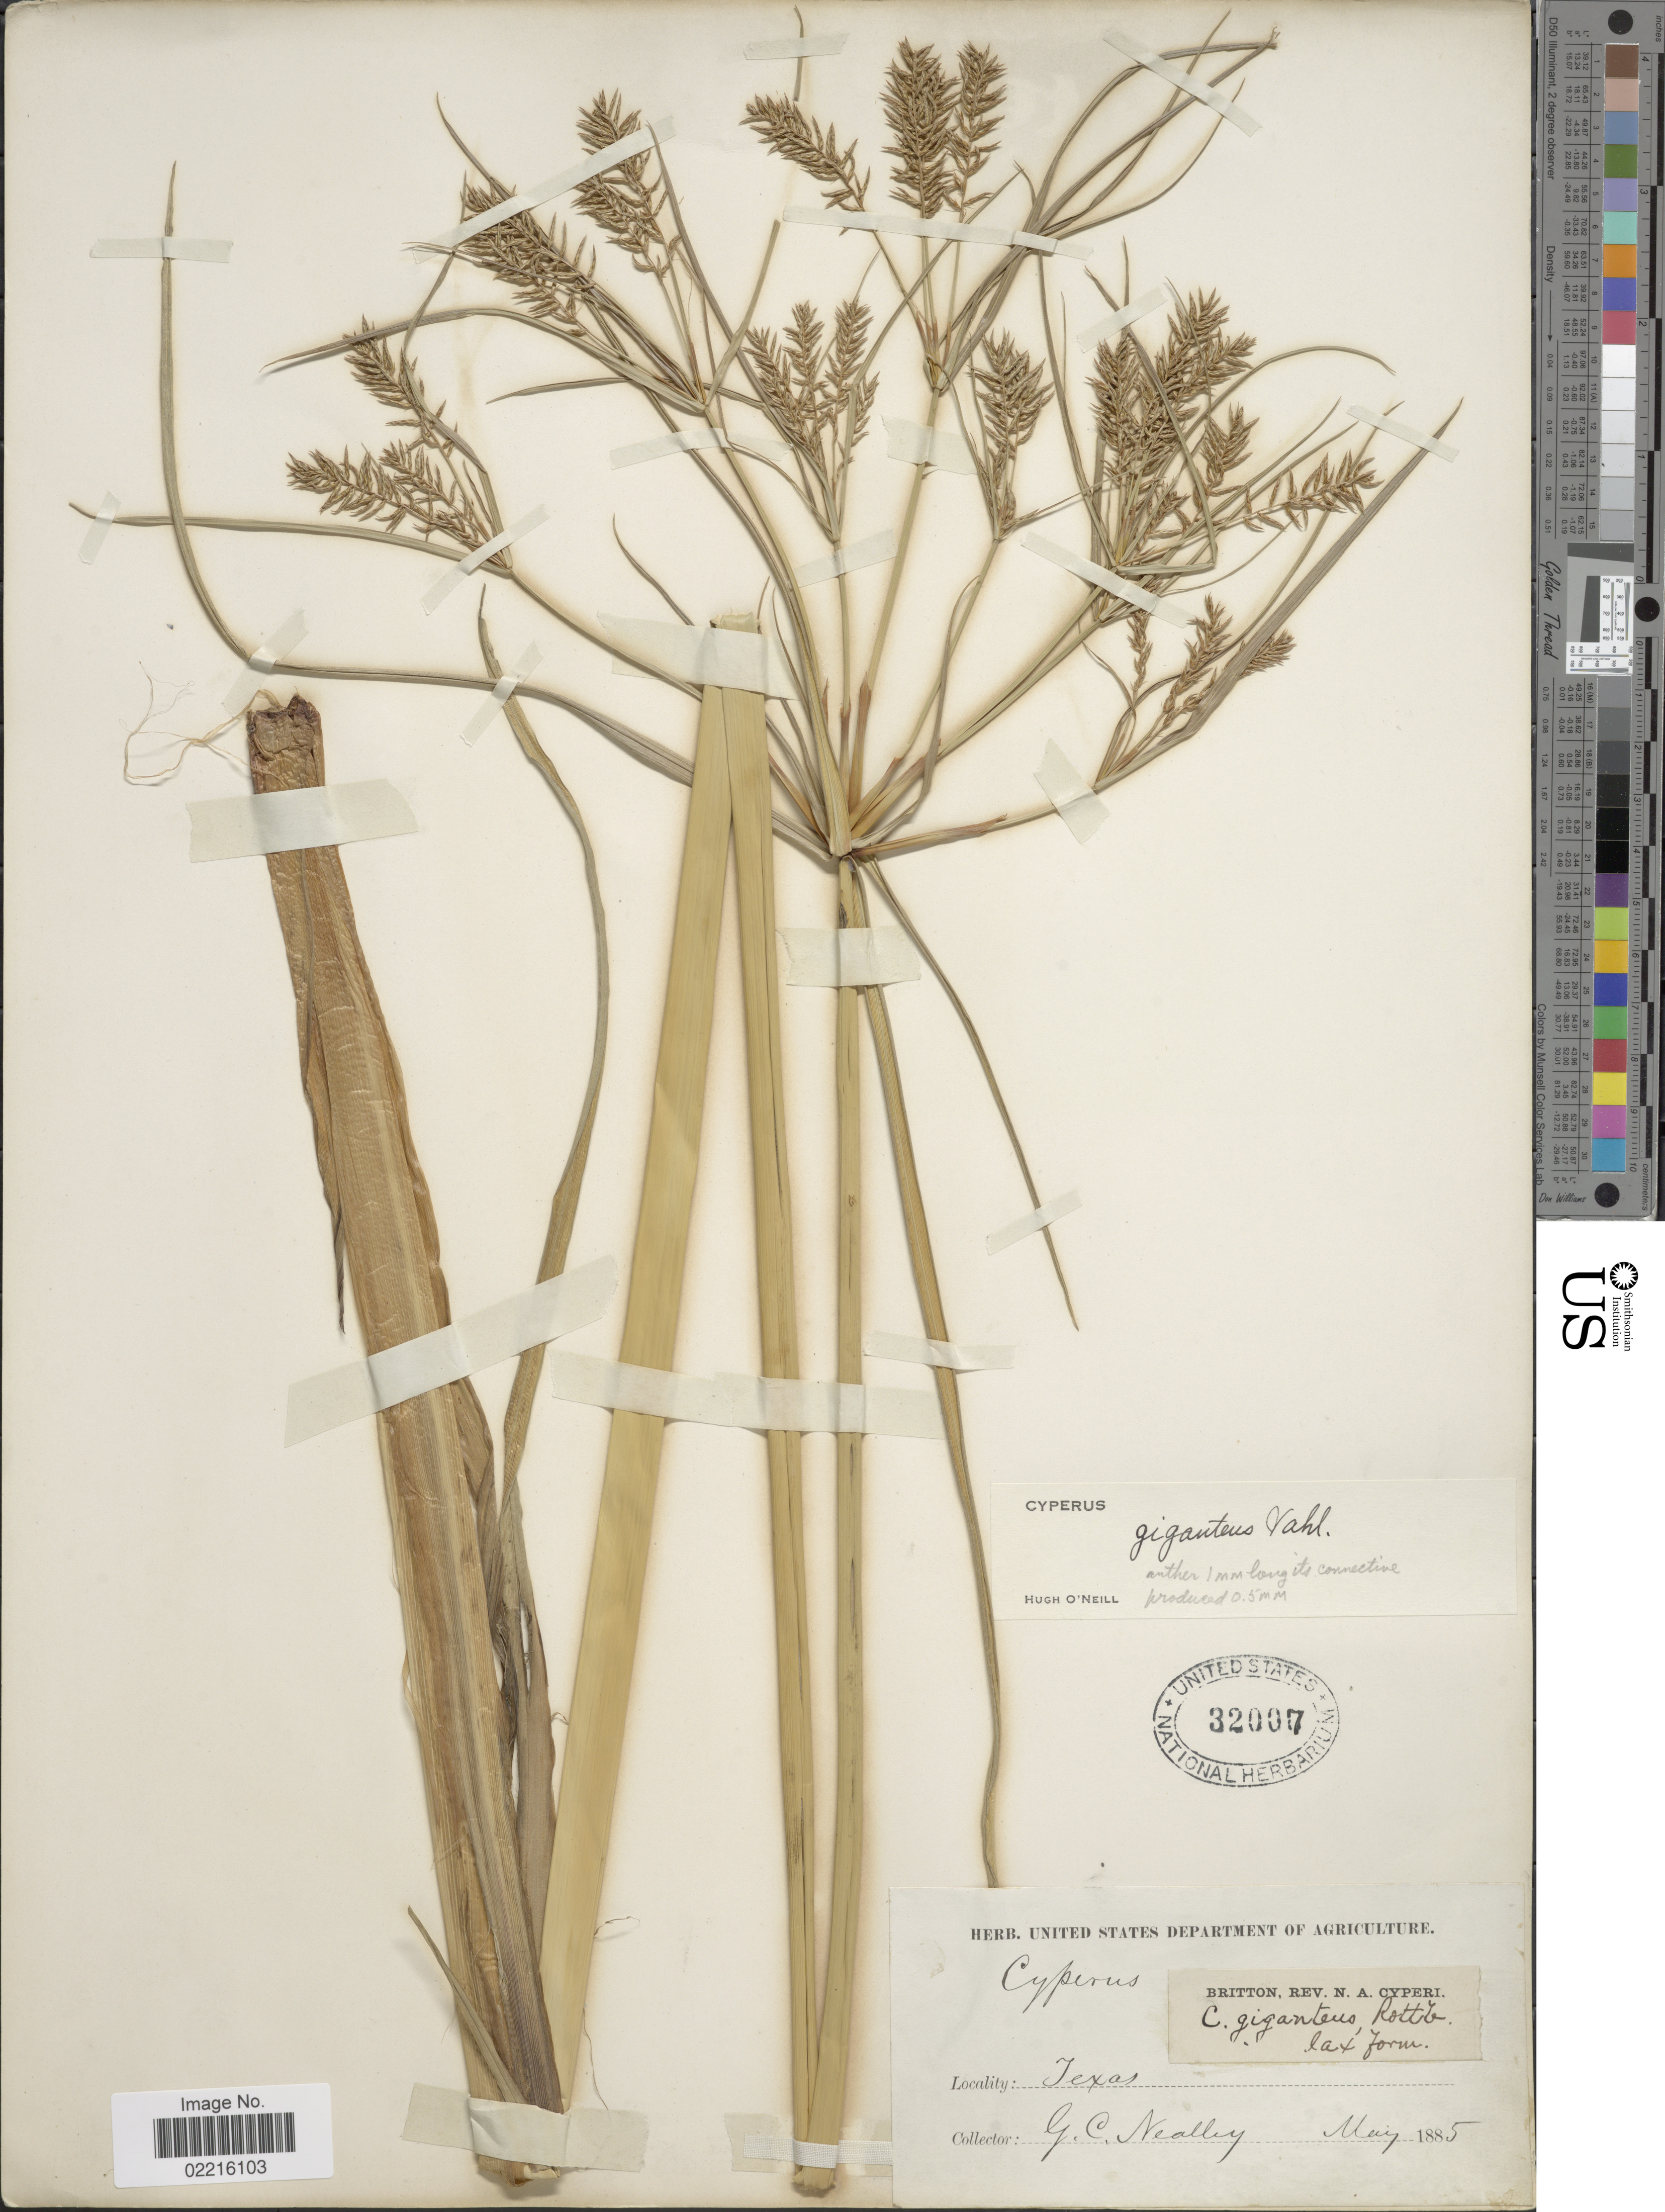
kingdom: Plantae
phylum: Tracheophyta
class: Liliopsida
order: Poales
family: Cyperaceae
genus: Cyperus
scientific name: Cyperus giganteus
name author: Vahl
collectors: G. C. Nealley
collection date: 1885-05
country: United States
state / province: Texas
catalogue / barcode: US 32007